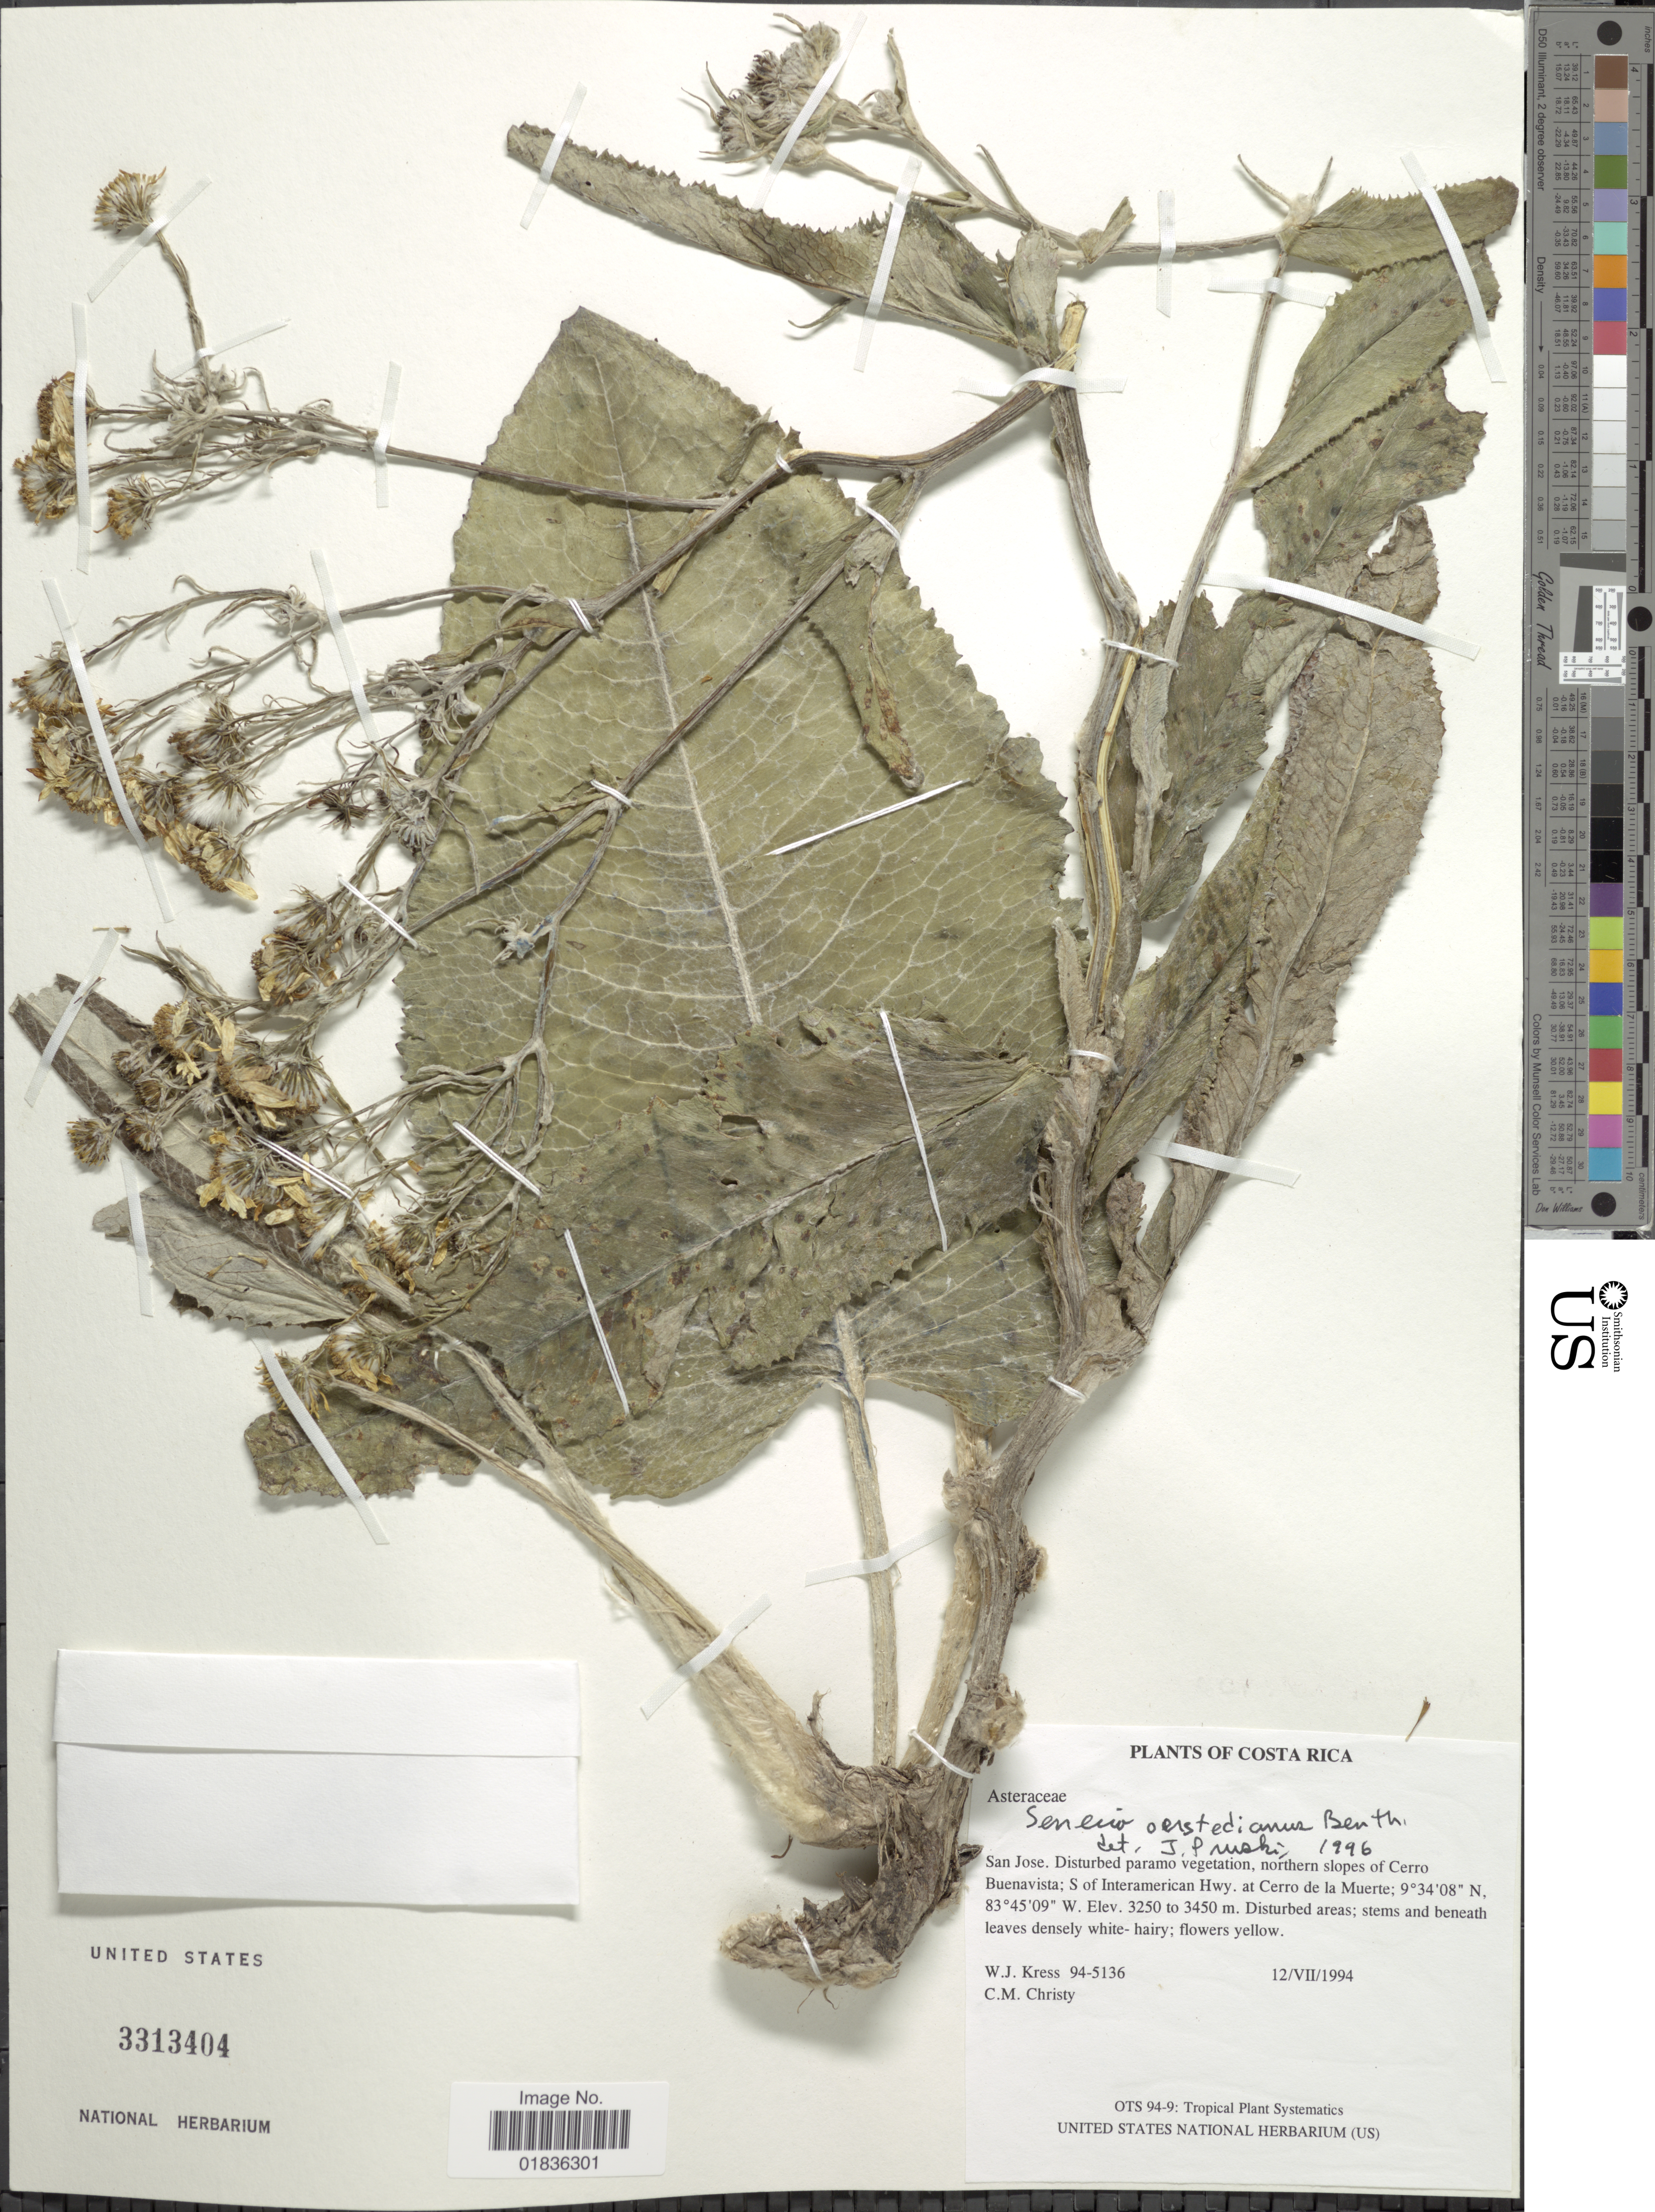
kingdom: Plantae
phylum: Tracheophyta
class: Magnoliopsida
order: Asterales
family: Asteraceae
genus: Senecio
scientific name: Senecio oerstedianus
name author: Benth.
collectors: W. J. Kress & C. M. Christy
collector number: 94-5136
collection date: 1994-07-12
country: Costa Rica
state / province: San José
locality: Northern slopes of Cerro Buenavista; S of Interamerican Hwy. at Cerro de la Muerte.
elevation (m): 3250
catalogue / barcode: US 3313404